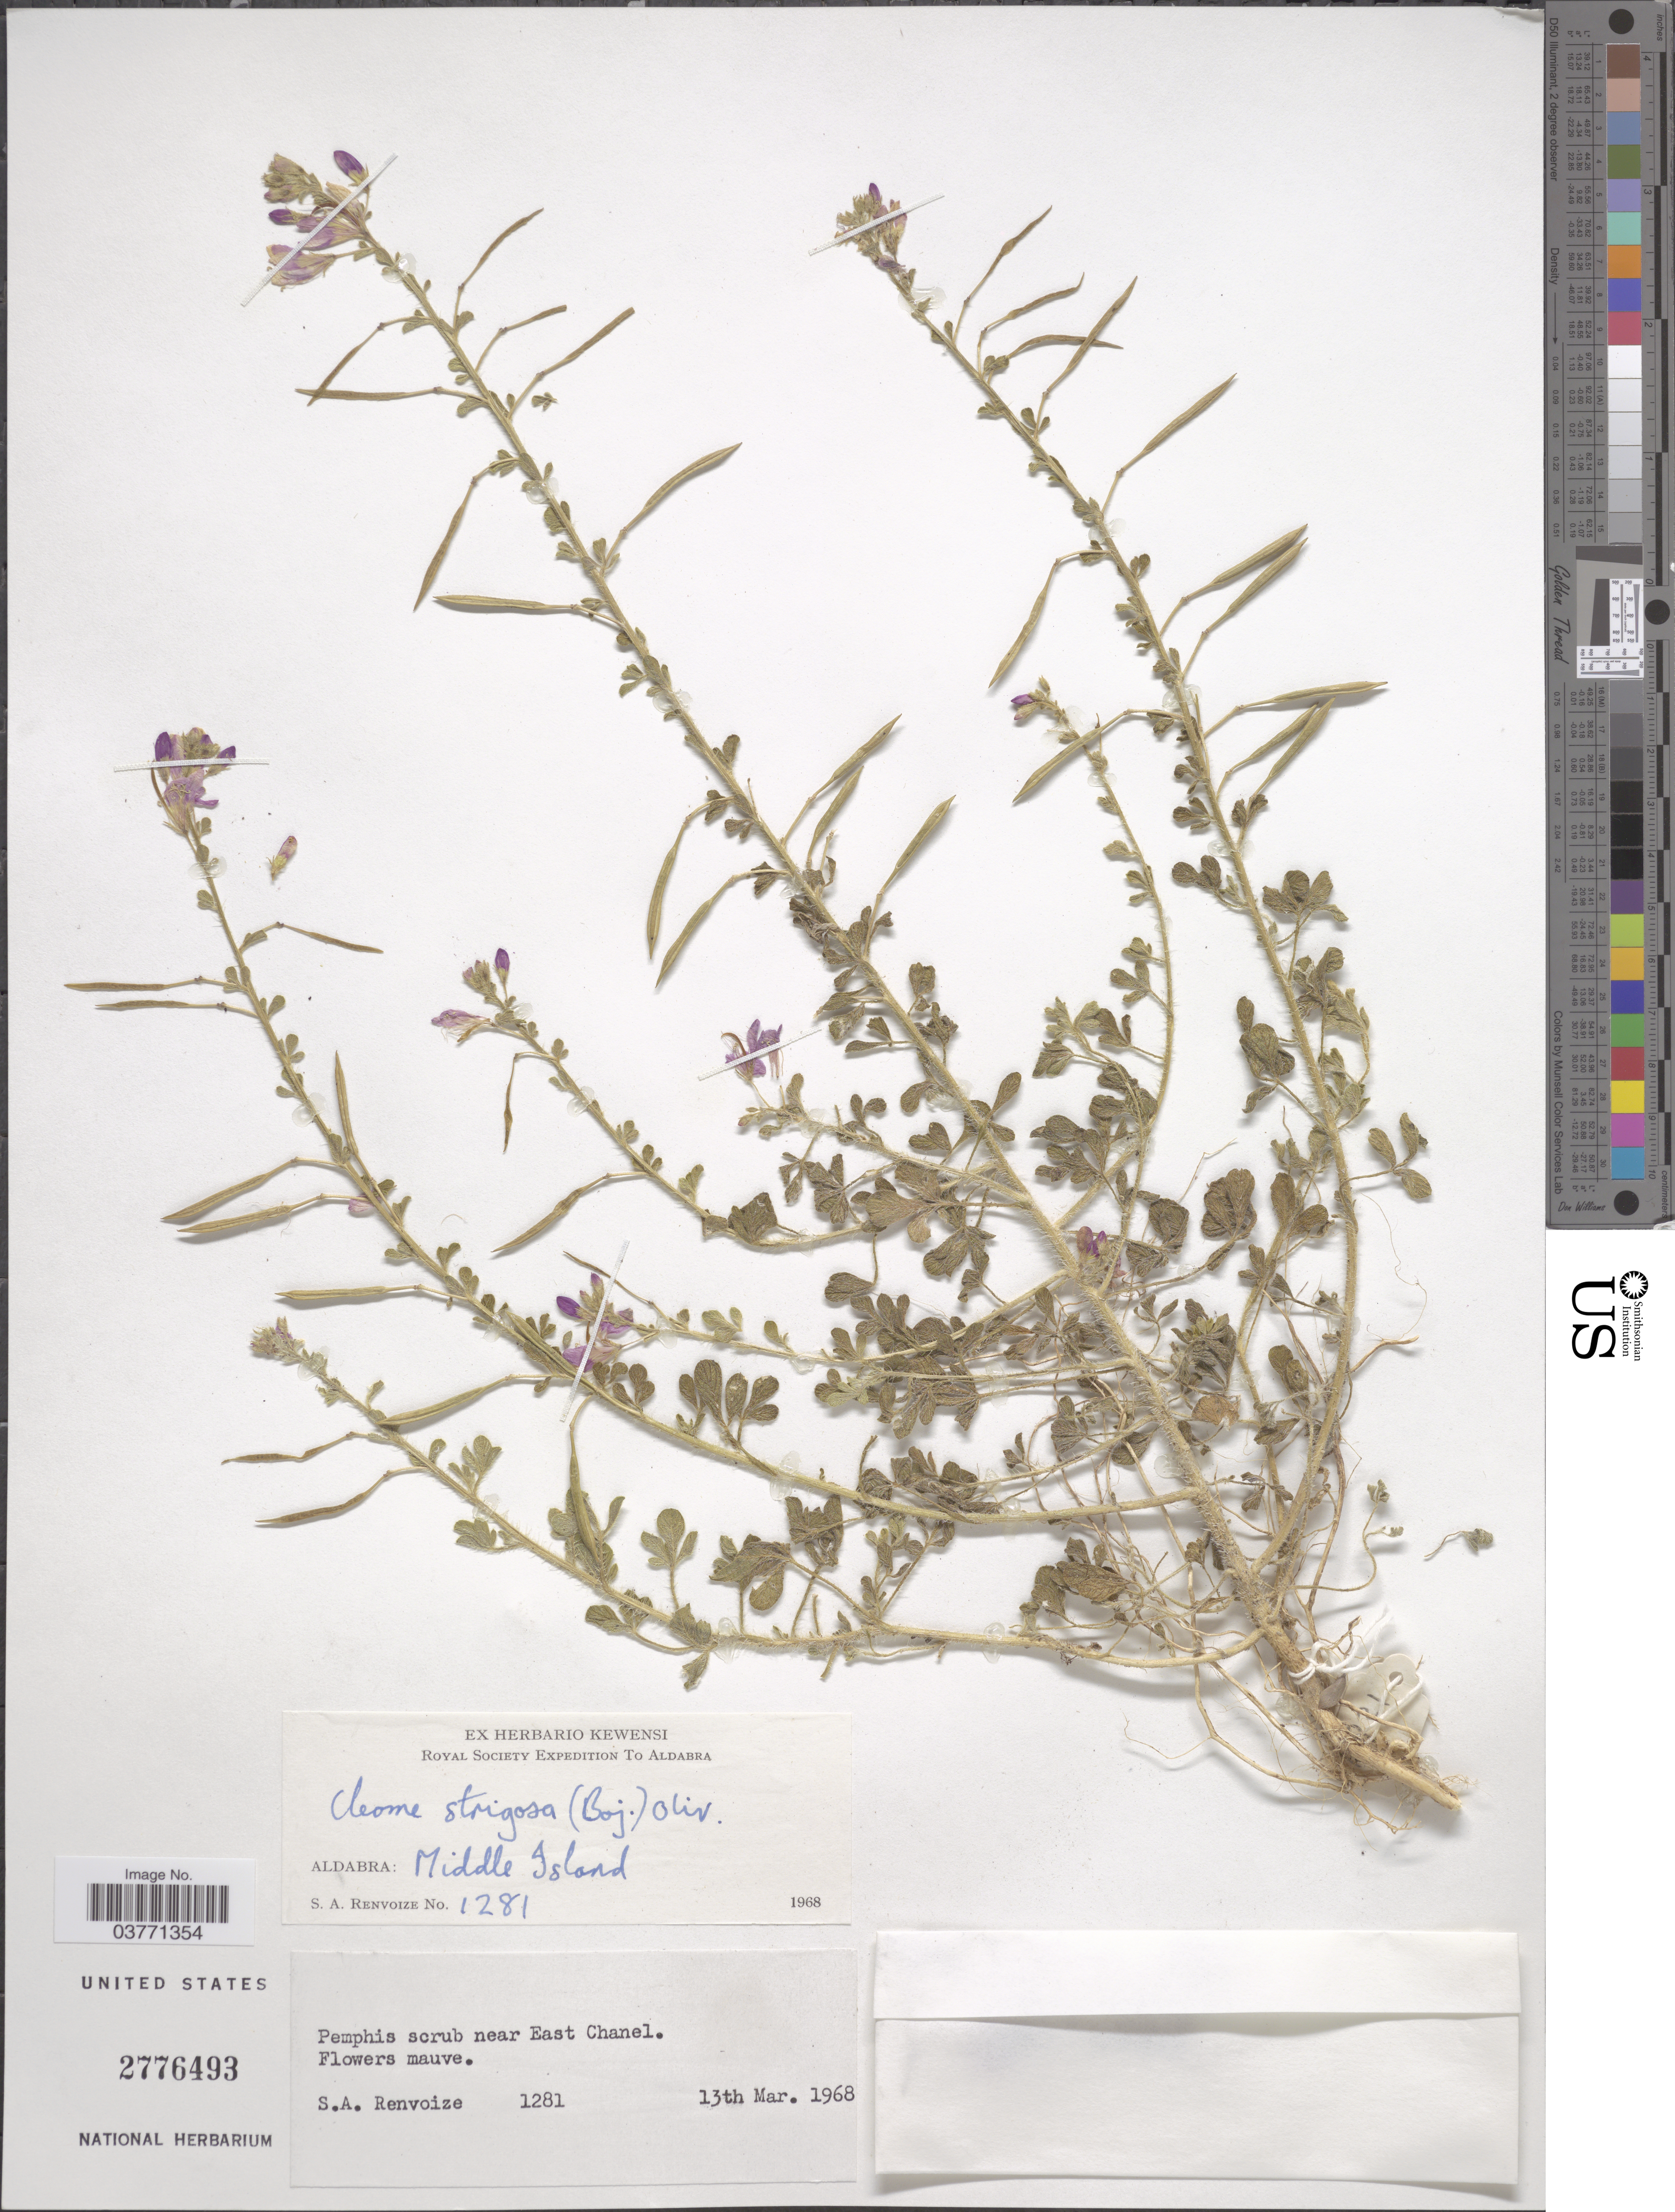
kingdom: Plantae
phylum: Tracheophyta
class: Magnoliopsida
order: Brassicales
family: Cleomaceae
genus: Sieruela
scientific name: Sieruela strigosa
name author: (Bojer) Roalson & J.C. Hall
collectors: S. A. Renvoize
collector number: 1281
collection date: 1968-03-13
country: Seychelles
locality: Aldabra: Middle Island. Near East Chanel.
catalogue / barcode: US 2776493